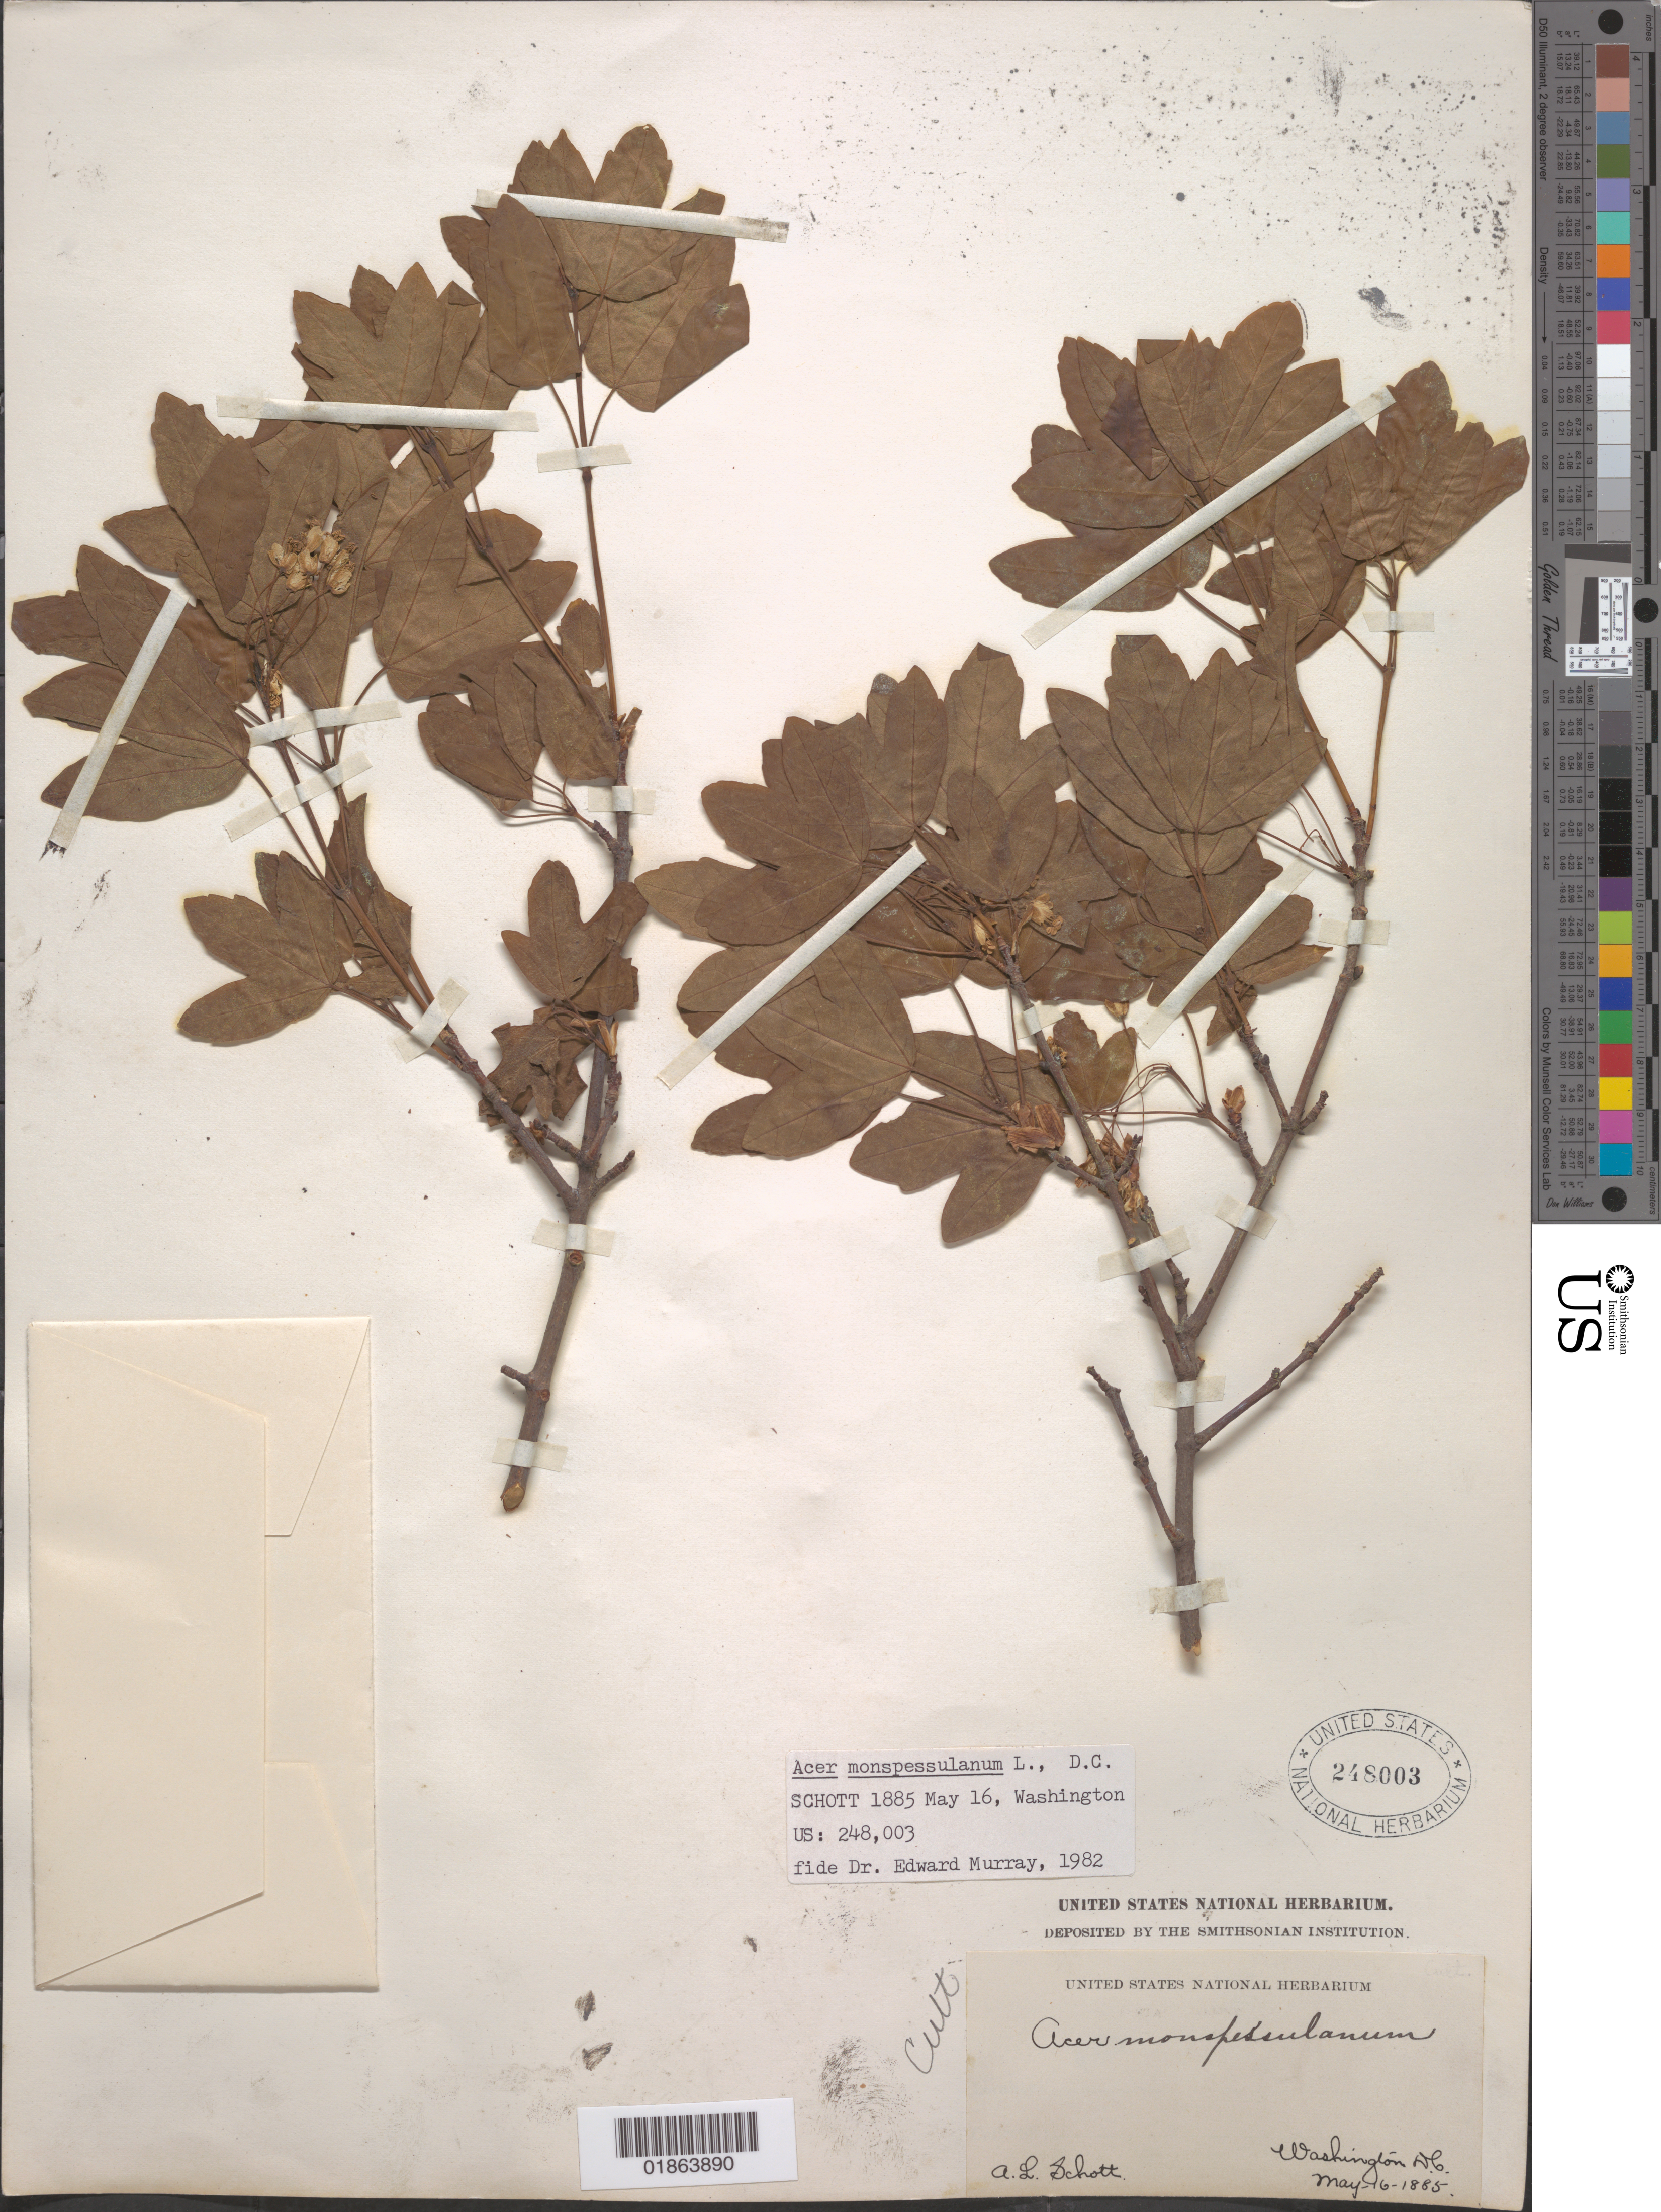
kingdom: Plantae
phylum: Tracheophyta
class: Magnoliopsida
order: Sapindales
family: Sapindaceae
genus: Acer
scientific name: Acer monspessulanum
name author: L.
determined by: Murray, Edward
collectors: A. L. Schott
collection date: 1885-05-16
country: United States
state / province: District of Columbia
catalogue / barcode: US 248003